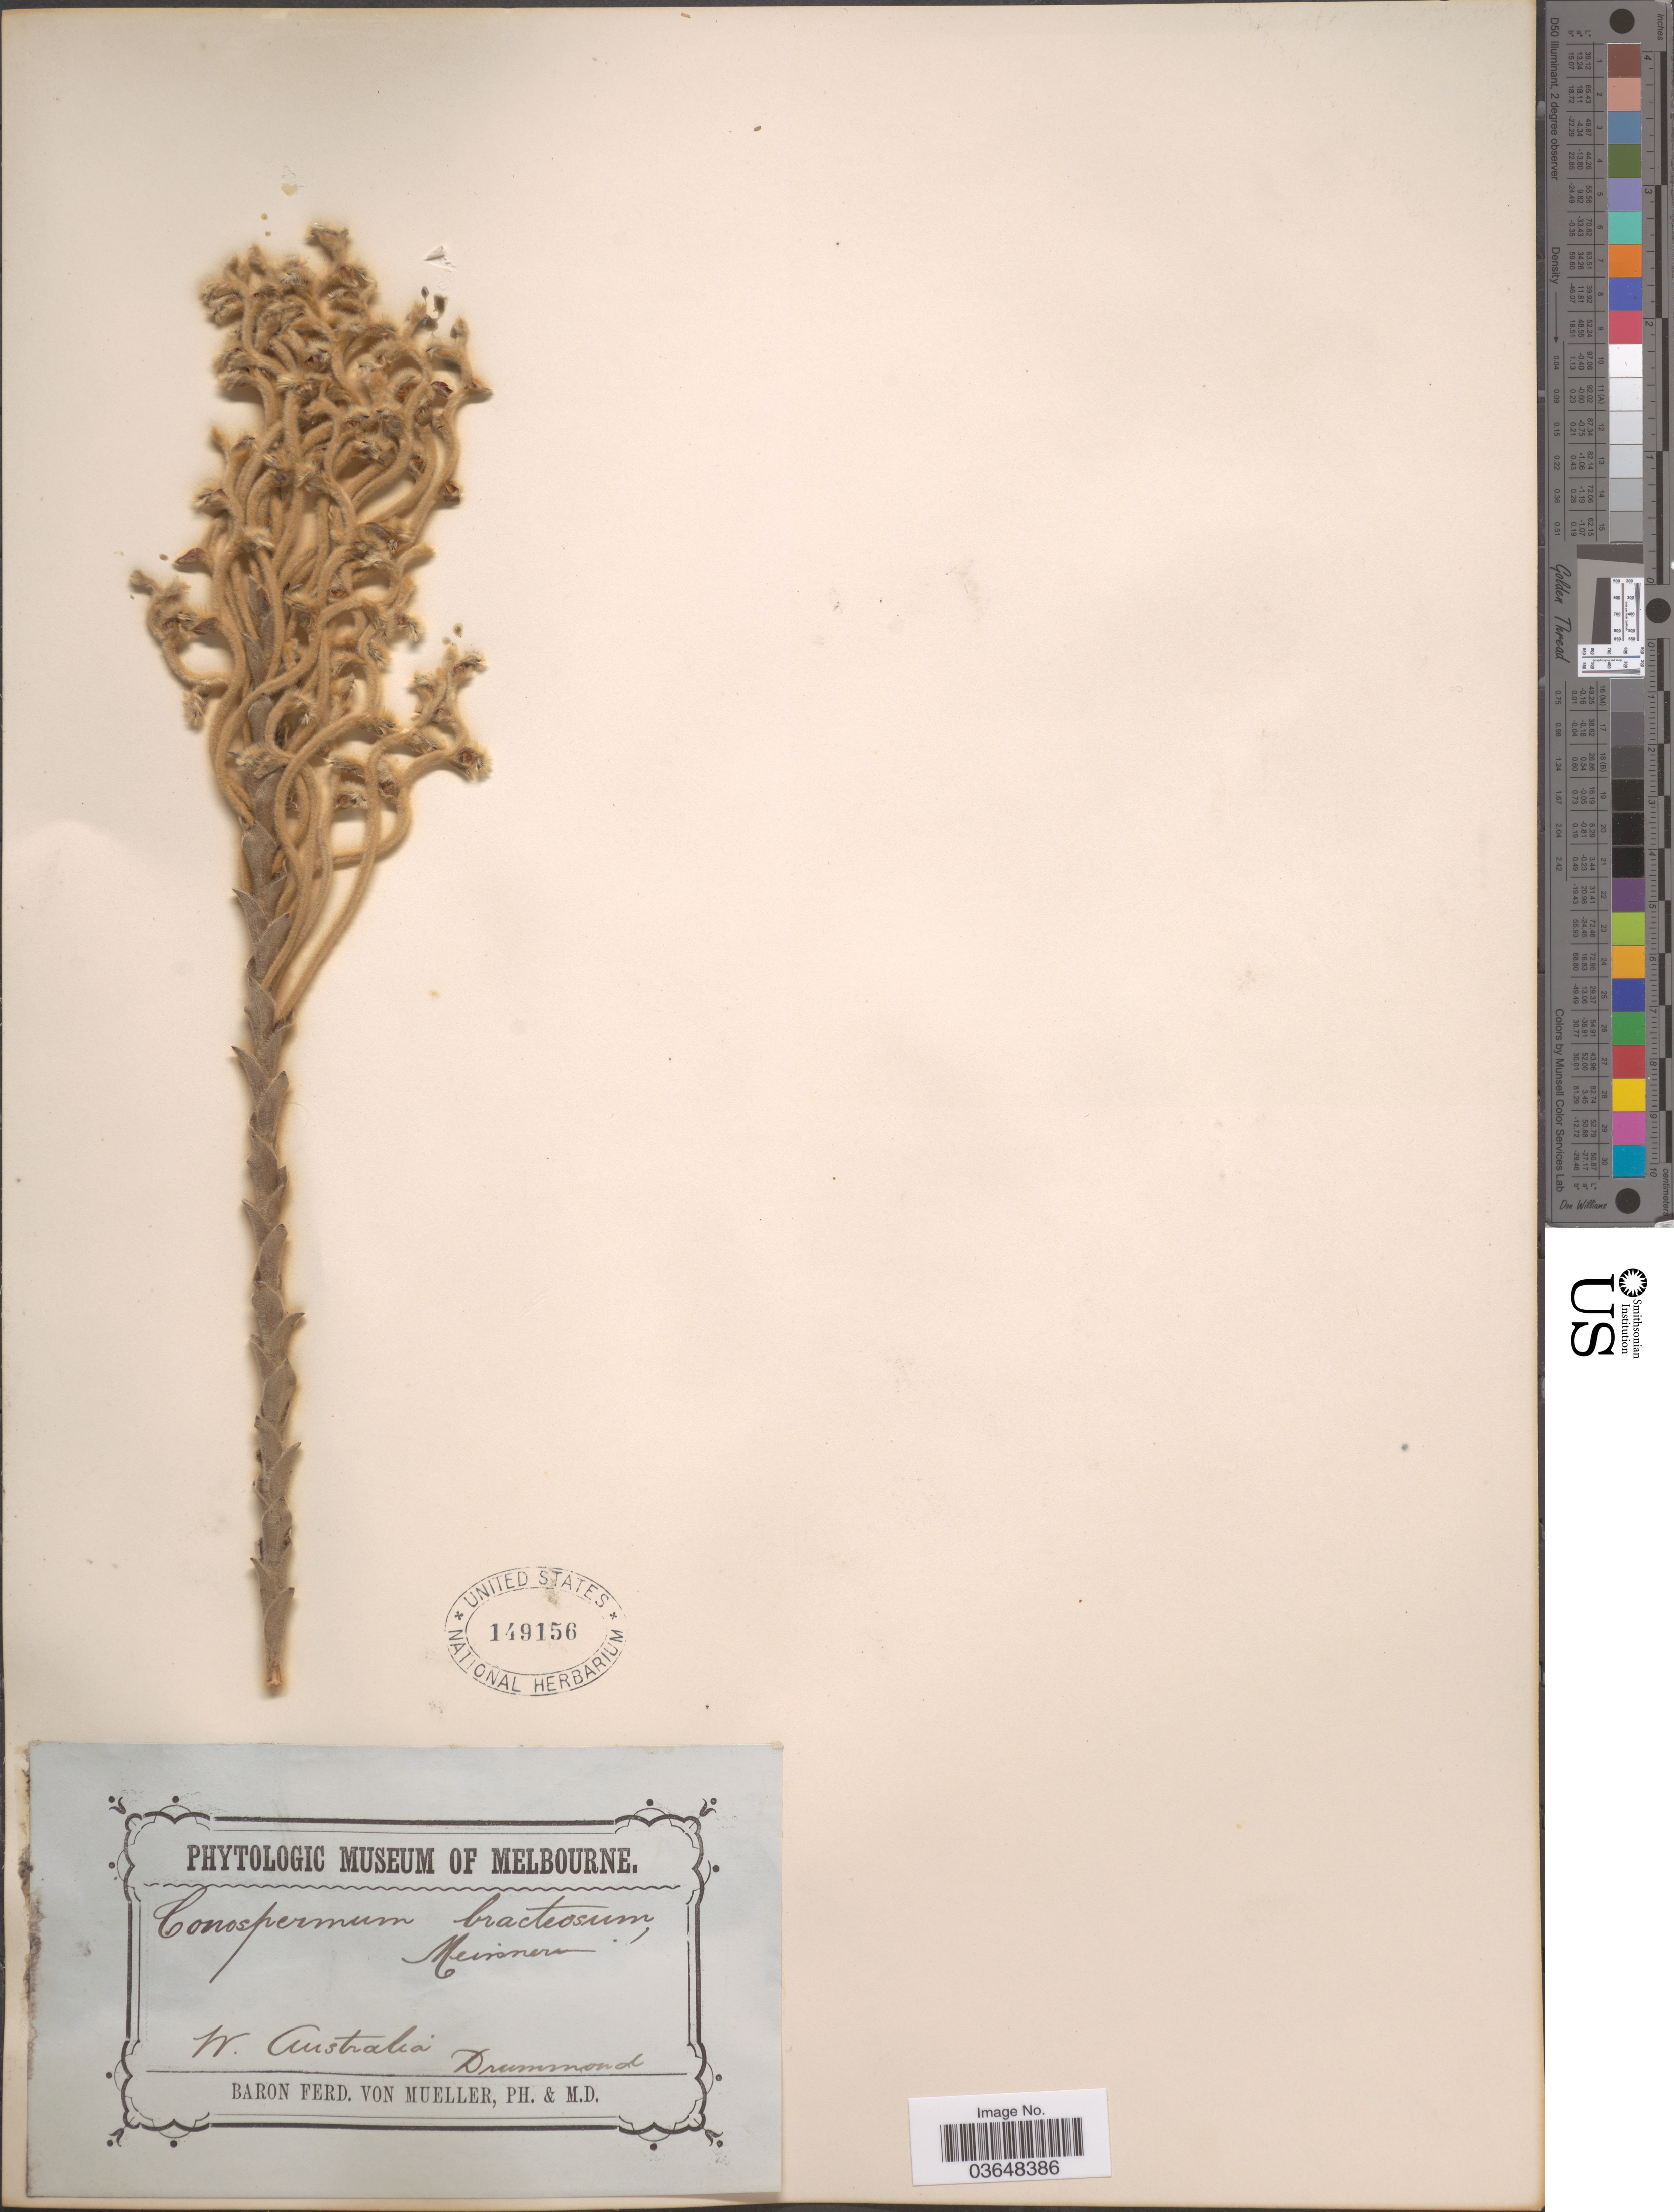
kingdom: Plantae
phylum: Tracheophyta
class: Magnoliopsida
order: Proteales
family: Proteaceae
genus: Conospermum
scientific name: Conospermum bracteosum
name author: Meisn.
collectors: F. Mueller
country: Australia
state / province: Western Australia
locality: W. Australia, Drummond.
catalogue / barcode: US 149156